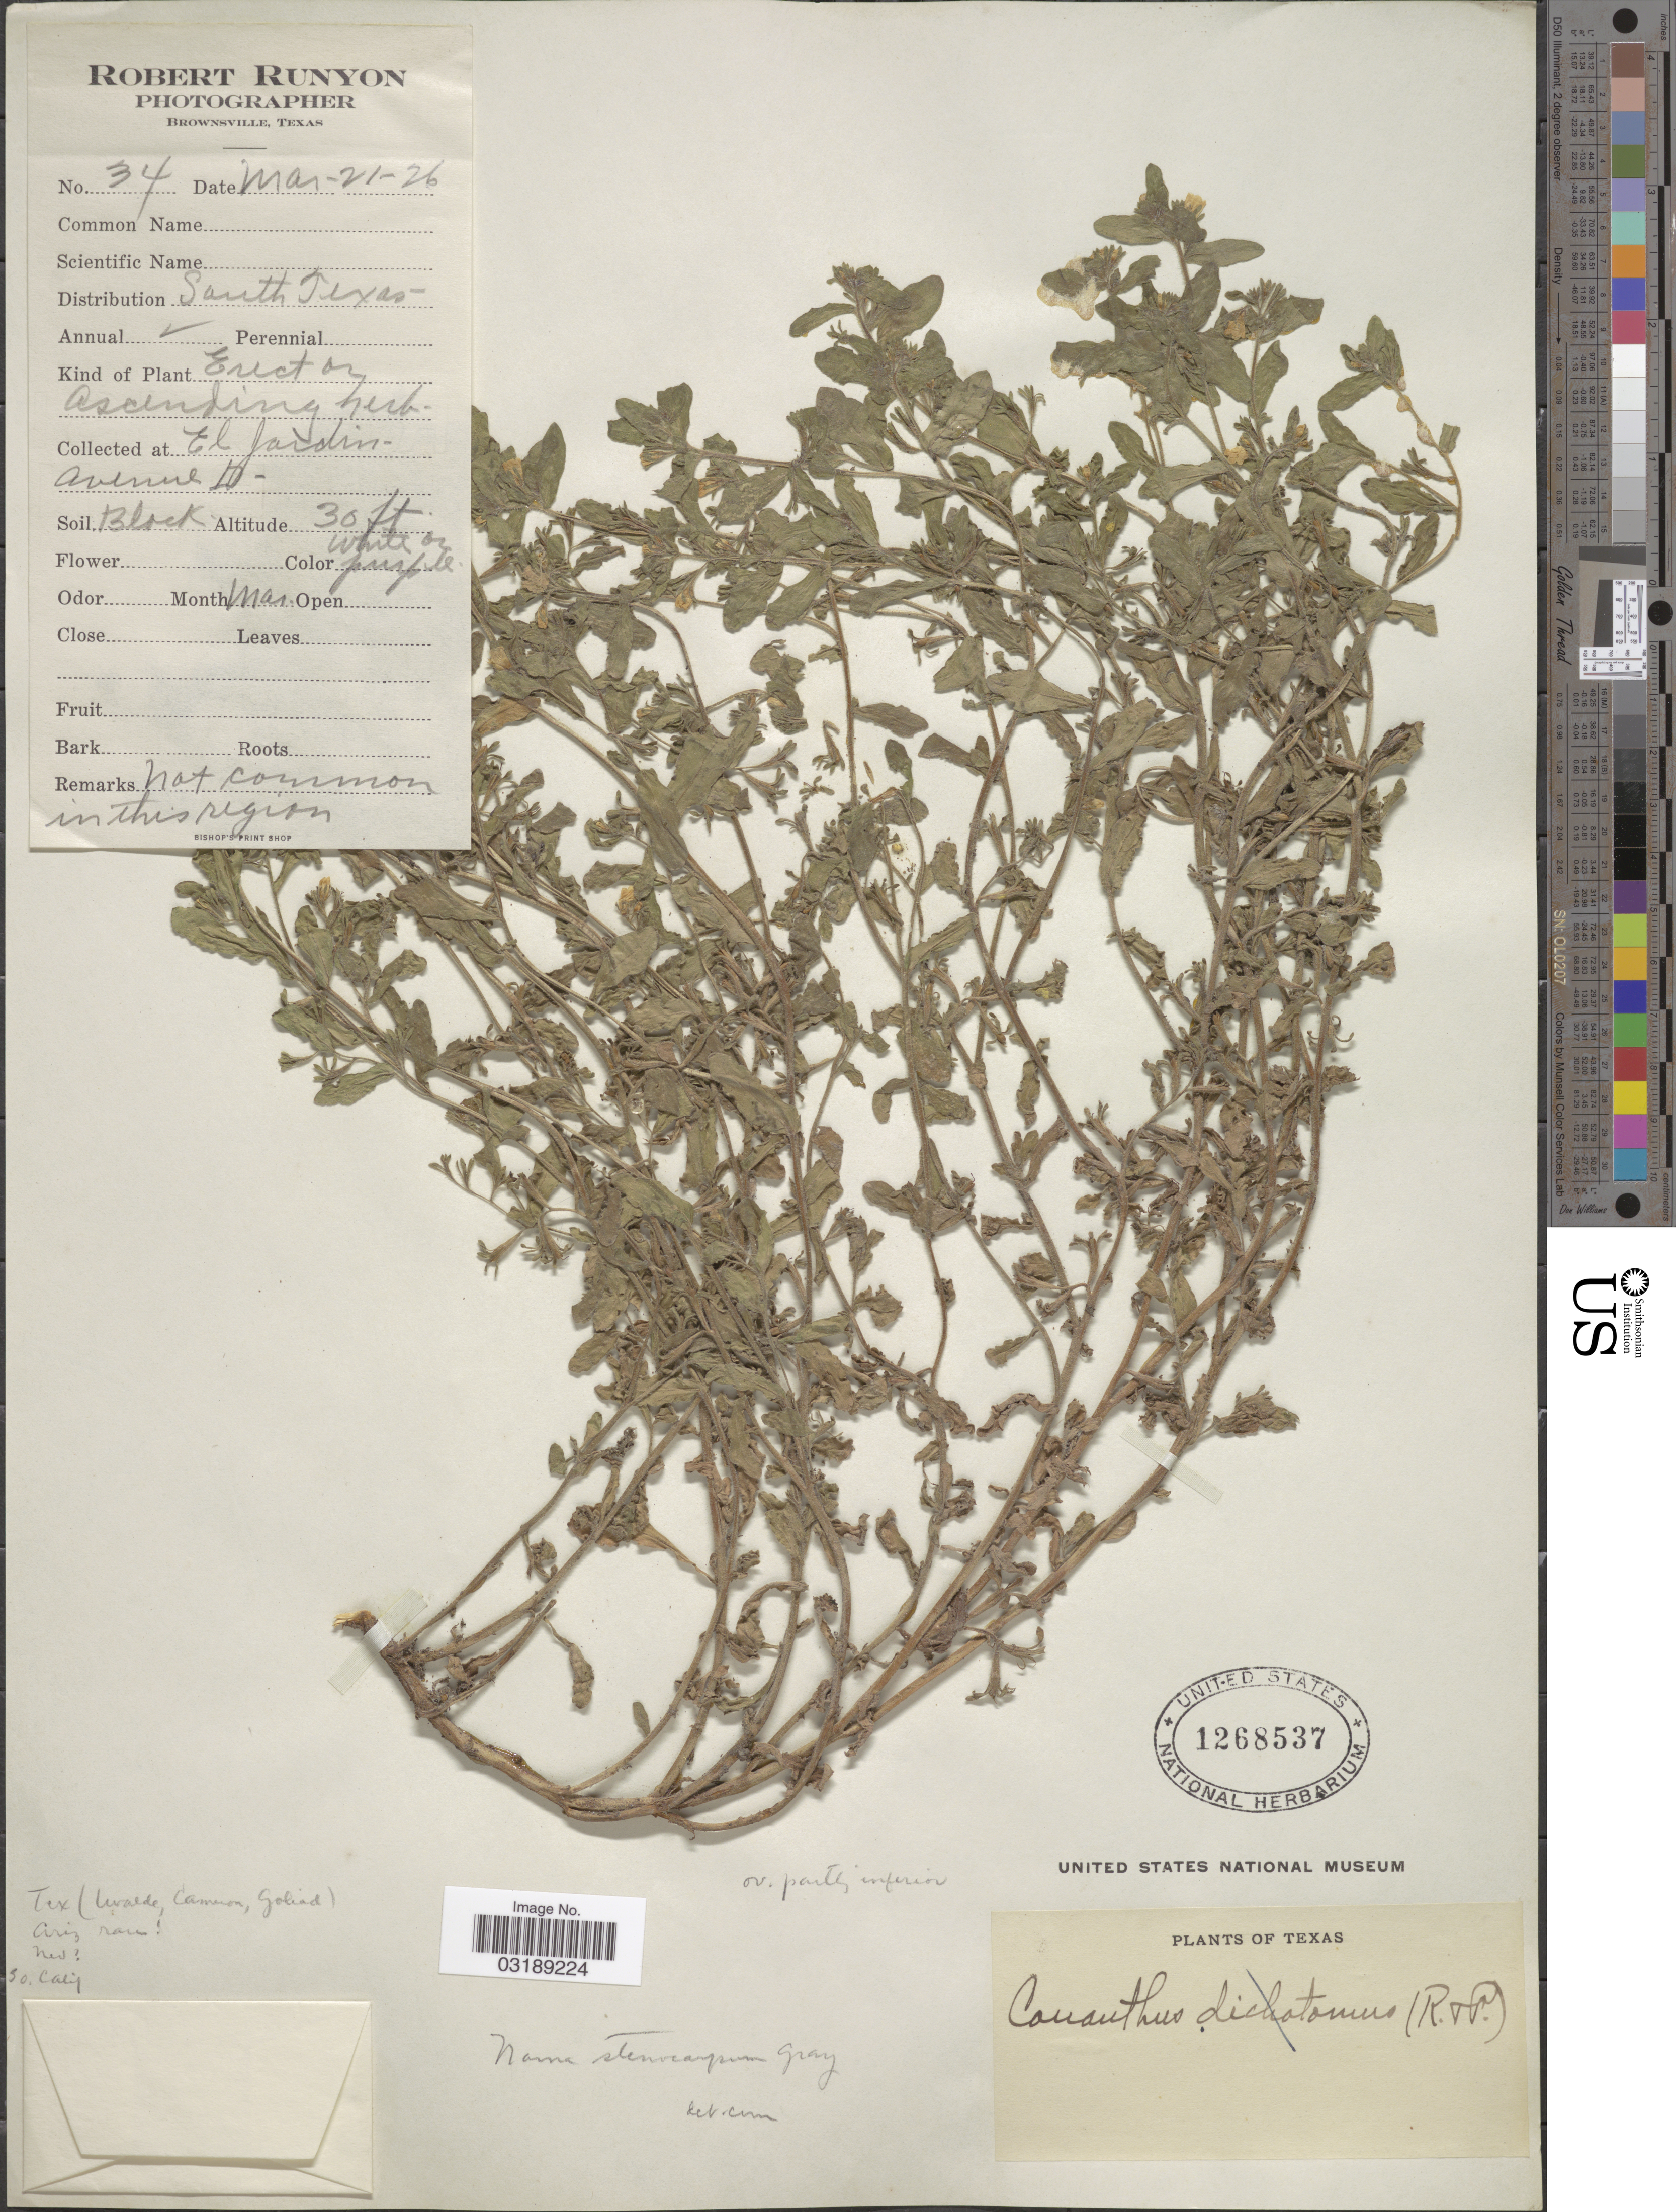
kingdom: Plantae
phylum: Tracheophyta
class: Magnoliopsida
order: Boraginales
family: Namaceae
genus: Nama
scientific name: Nama stenocarpum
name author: A. Gray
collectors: R. Runyon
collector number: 34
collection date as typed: Transcribed d/m/y: 21/3/26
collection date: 1926-03-21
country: United States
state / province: Texas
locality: South Texas, El Jardin (Del Mar), Avenue D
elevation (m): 9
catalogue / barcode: US 1268537